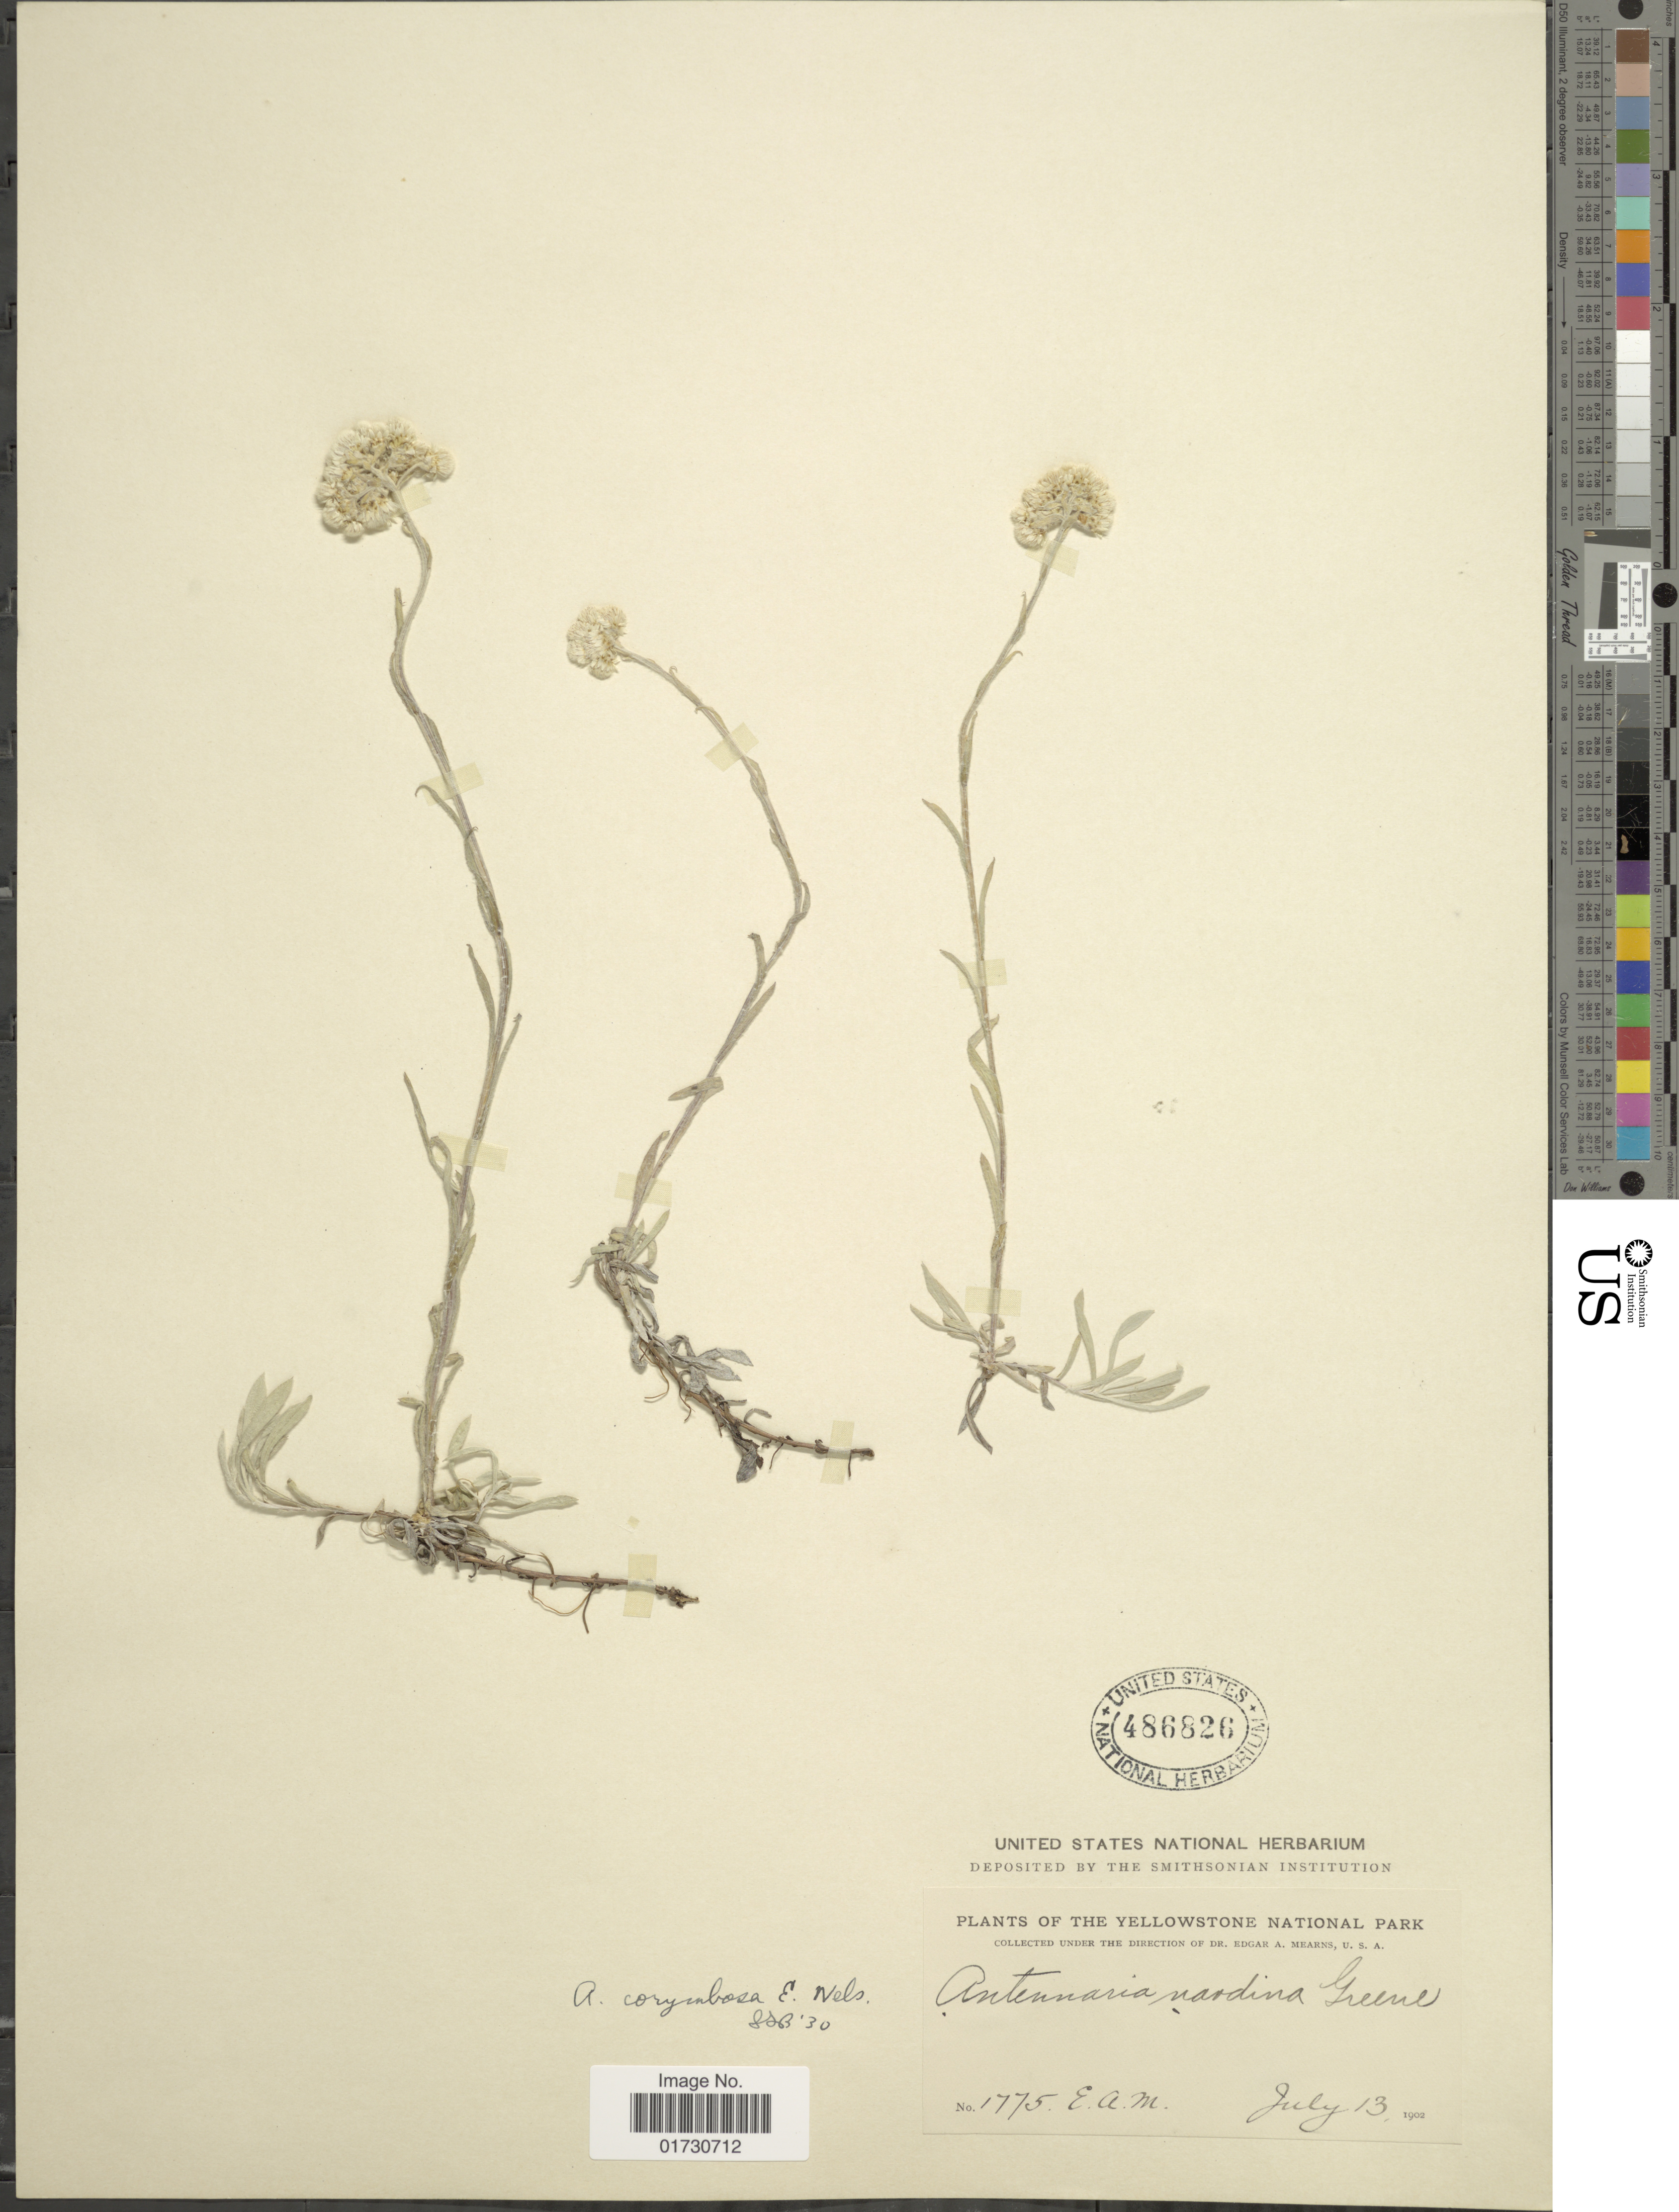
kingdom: Plantae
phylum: Tracheophyta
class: Magnoliopsida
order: Asterales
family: Asteraceae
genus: Antennaria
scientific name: Antennaria corymbosa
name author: E.E. Nelson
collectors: E. A. Mearns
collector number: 1775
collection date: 1902-07-13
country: United States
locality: The Yellowstone National Park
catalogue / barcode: US 486826